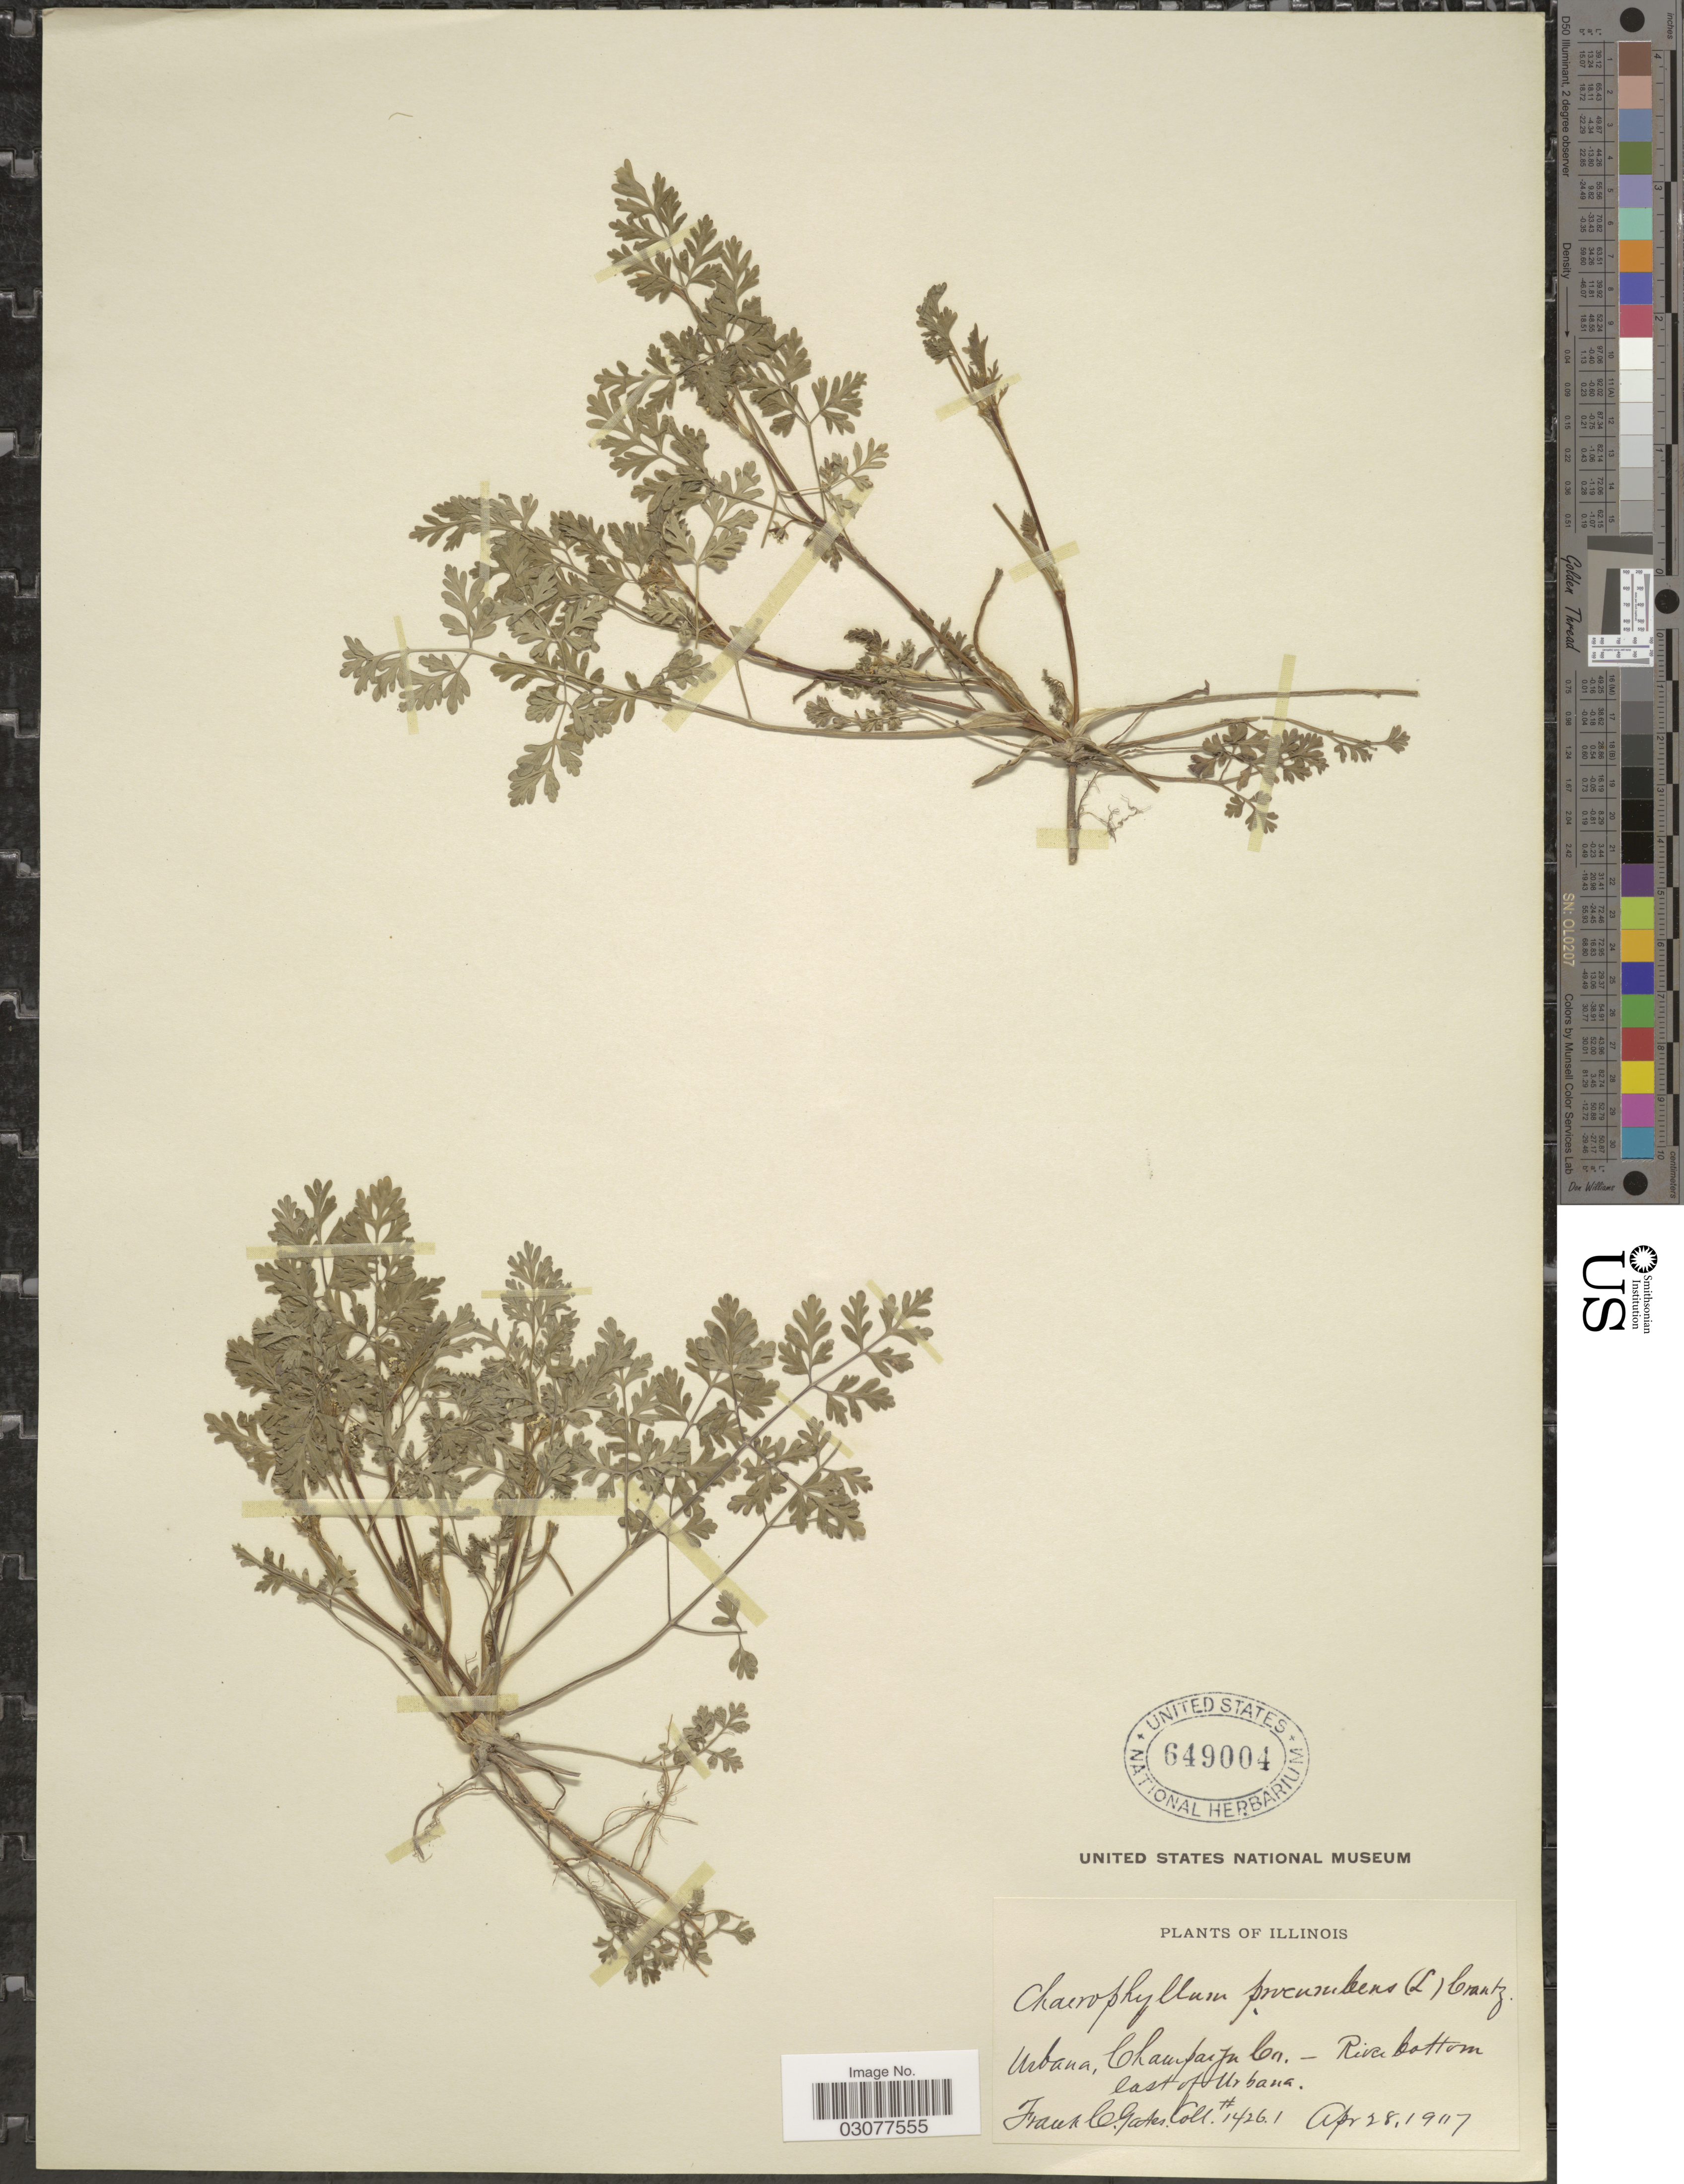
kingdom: Plantae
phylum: Tracheophyta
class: Magnoliopsida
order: Apiales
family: Apiaceae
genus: Chaerophyllum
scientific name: Chaerophyllum procumbens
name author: (L.) Crantz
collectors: F. C. Gates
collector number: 14261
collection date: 1907-04-28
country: United States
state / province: Illinois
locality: Urbana, Champaign Co. - River bottom east of Urbana.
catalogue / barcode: US 649004